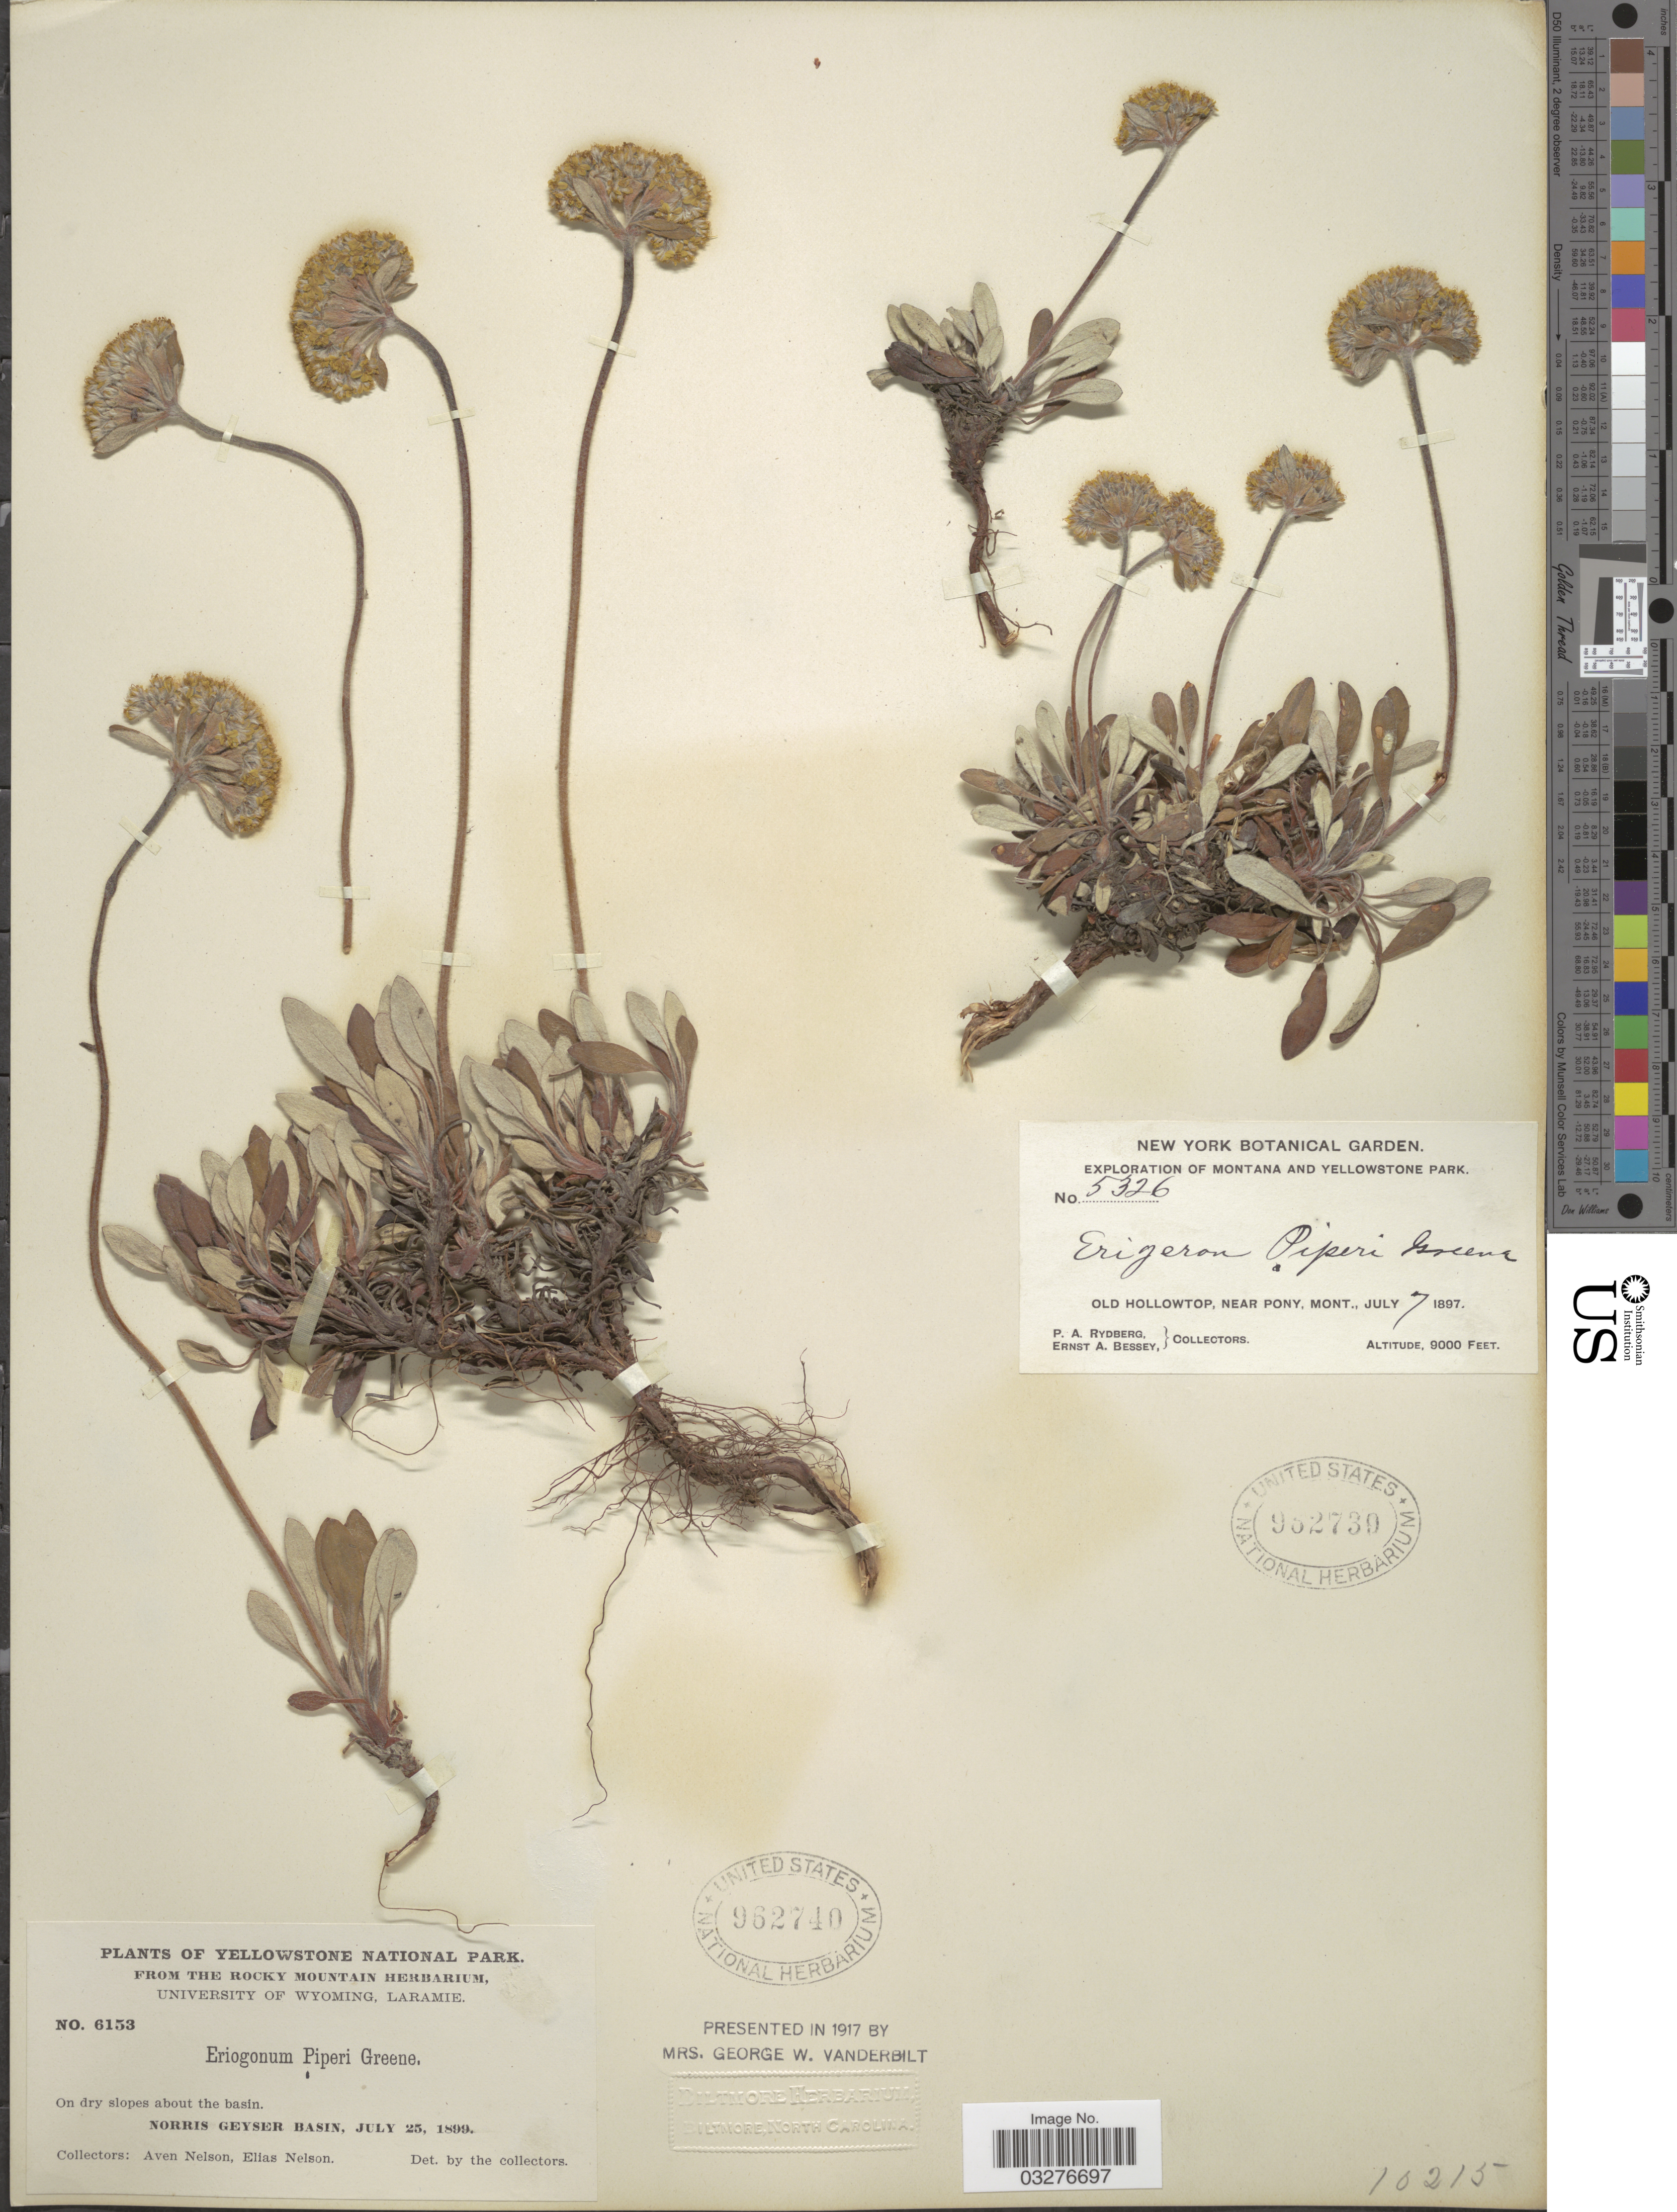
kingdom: Plantae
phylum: Tracheophyta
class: Magnoliopsida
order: Caryophyllales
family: Polygonaceae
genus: Eriogonum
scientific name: Eriogonum flavum var. piperi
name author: M.E. Jones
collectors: A. Nelson & E. Nelson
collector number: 6153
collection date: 1899-07-25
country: United States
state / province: Wyoming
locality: Yellowstone National Park. Norris Geyser Basin.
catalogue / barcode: US 962740-2